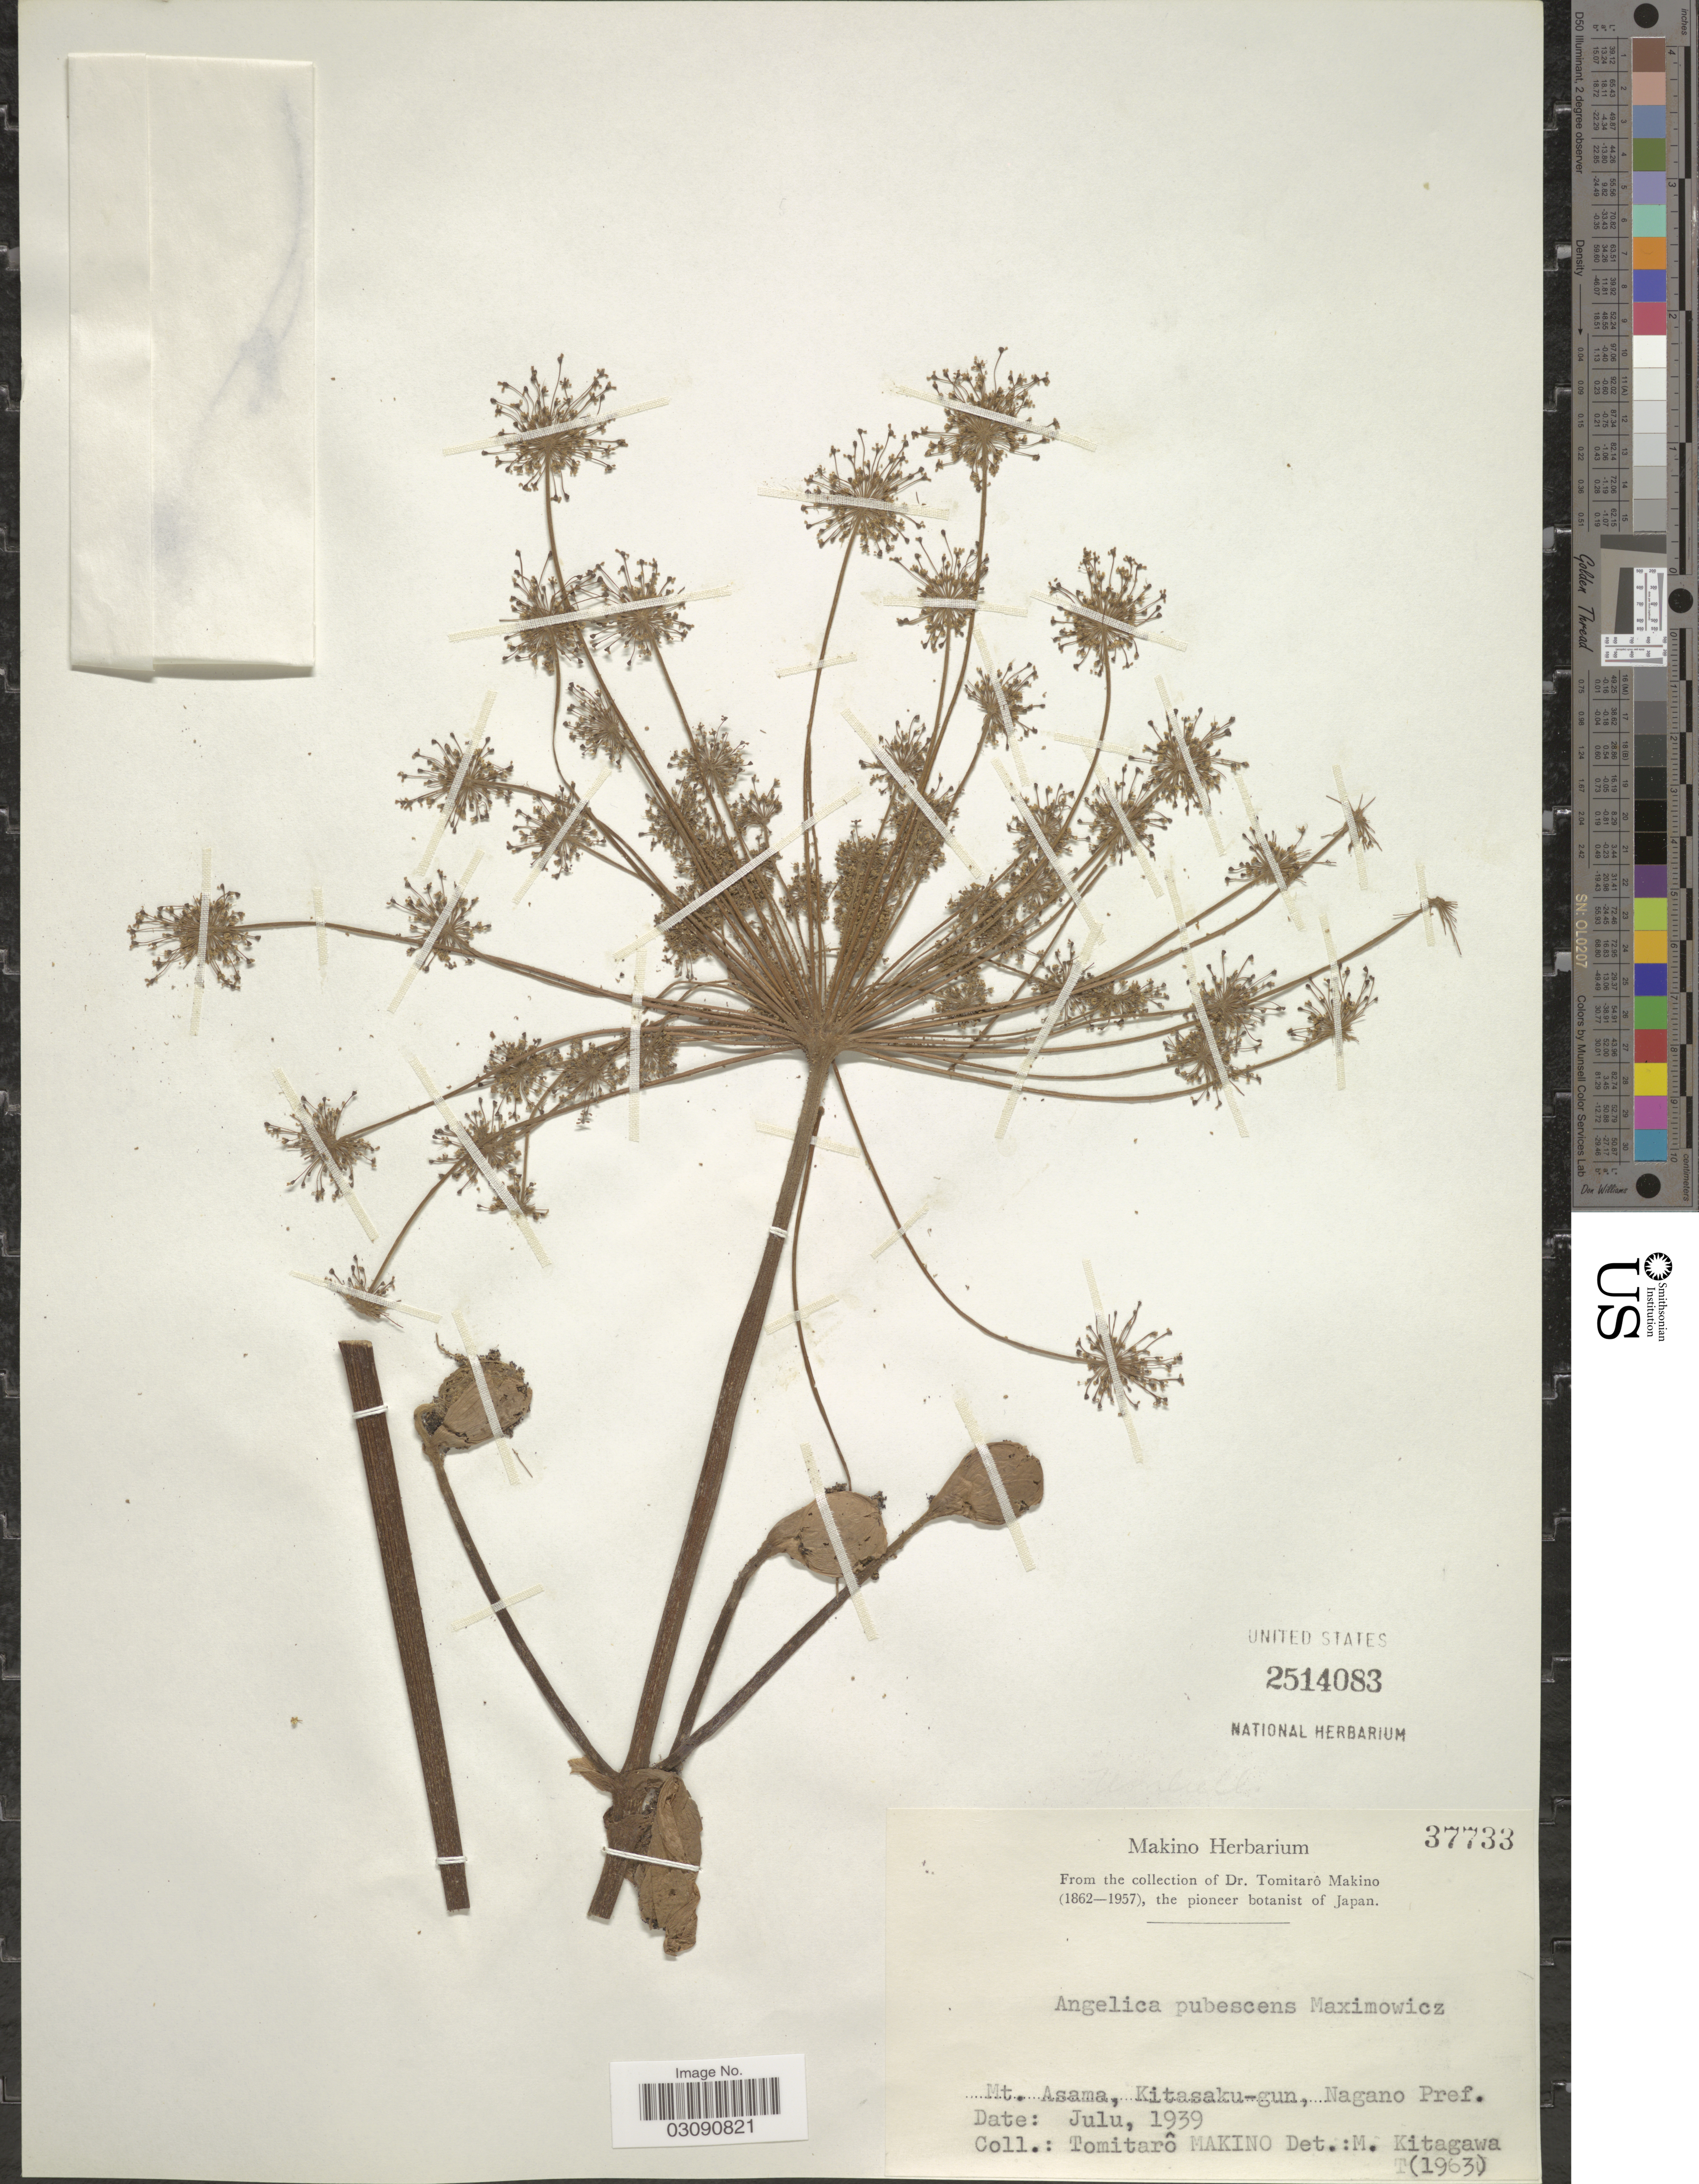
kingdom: Plantae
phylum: Tracheophyta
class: Magnoliopsida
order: Apiales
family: Apiaceae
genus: Angelica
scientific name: Angelica pubescens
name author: Maxim.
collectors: T. Makino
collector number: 37733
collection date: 1939-07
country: Japan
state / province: Nagano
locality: Mt. Asama, Kitasaku-gun, Nagano Pref.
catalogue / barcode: US 2514083